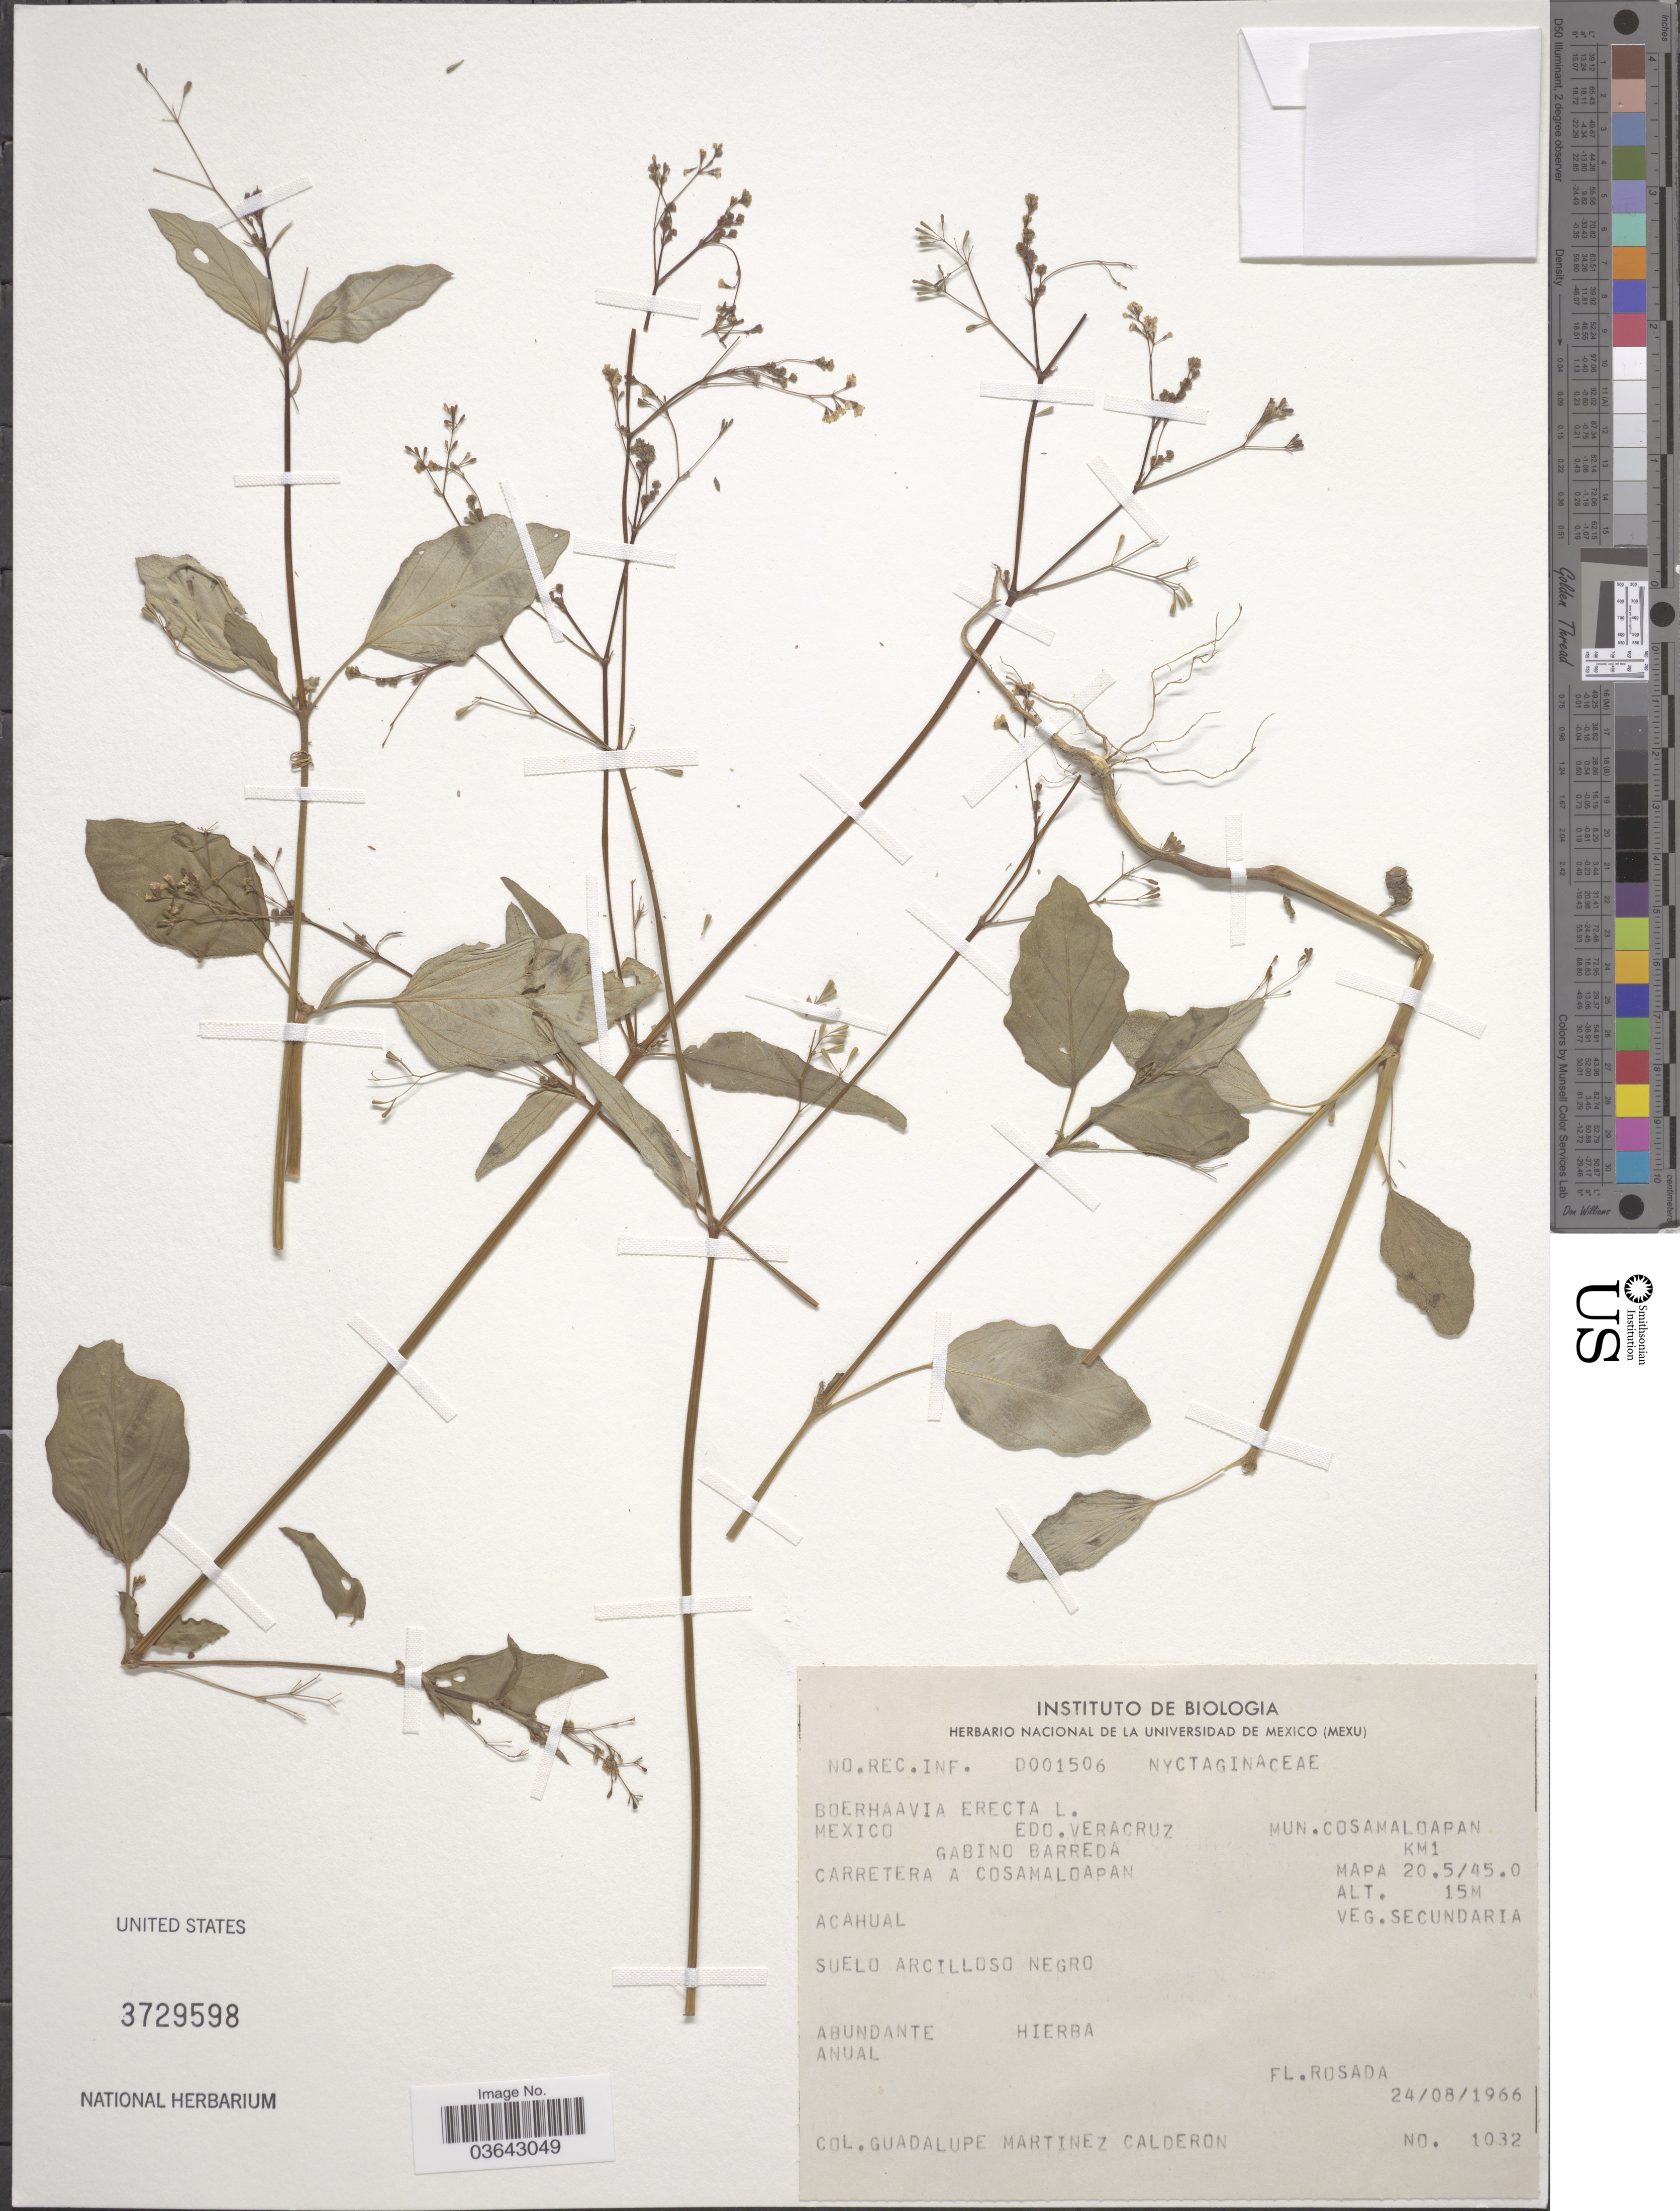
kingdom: Plantae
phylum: Tracheophyta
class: Magnoliopsida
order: Caryophyllales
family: Nyctaginaceae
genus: Boerhavia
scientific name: Boerhavia erecta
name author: L.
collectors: G. Martinez-C.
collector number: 1032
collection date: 1966-08-24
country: Mexico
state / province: Veracruz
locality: Edo. Veracruz. Mun. Cosamaloapan. Gabino Barreda. Km1. Carretera a Cosamaloapan. Mapa 20.5/45.0.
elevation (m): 15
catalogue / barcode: US 3729598